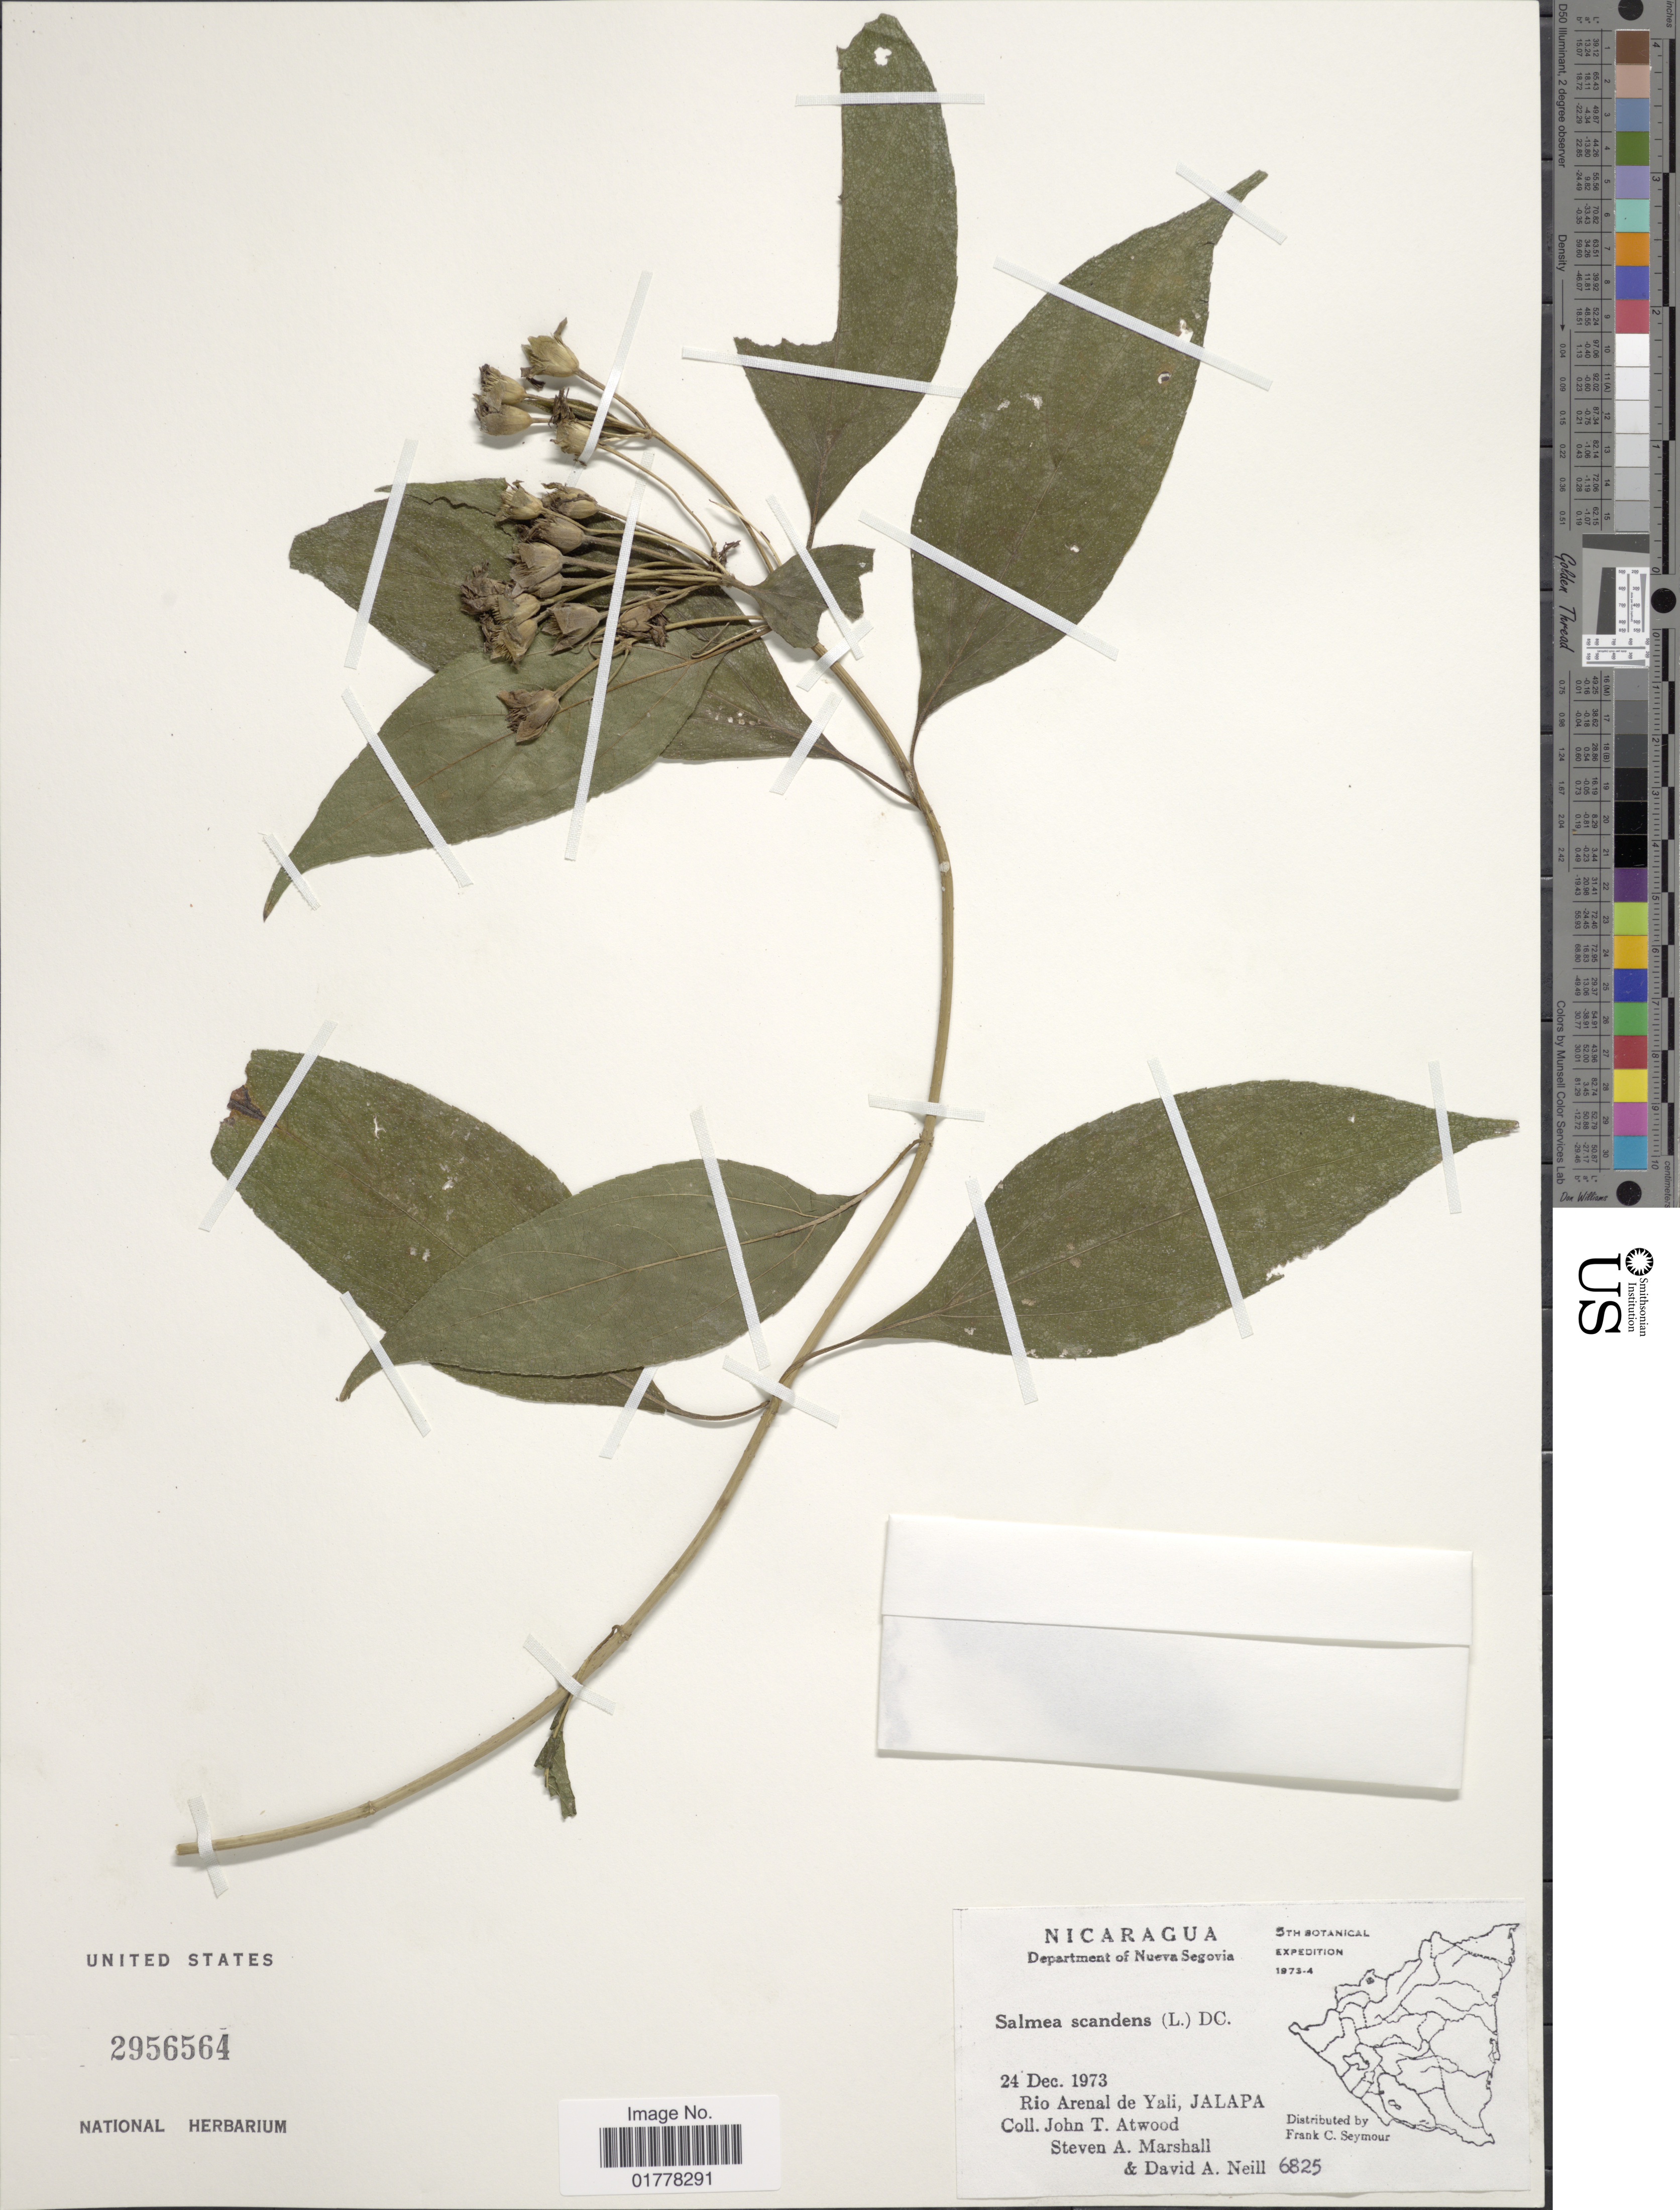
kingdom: Plantae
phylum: Tracheophyta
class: Magnoliopsida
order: Asterales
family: Asteraceae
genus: Lasianthaea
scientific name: Lasianthaea fruticosa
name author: (L.) K.M. Becker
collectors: J. T. Atwood, S. A. Marshall & D. A. Neill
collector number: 6825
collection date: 1973-12-24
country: Nicaragua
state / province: Nueva Segovia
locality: Department of Nueva Segovia. Rio Arenal de Yali, Jalapa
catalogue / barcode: US 2956564